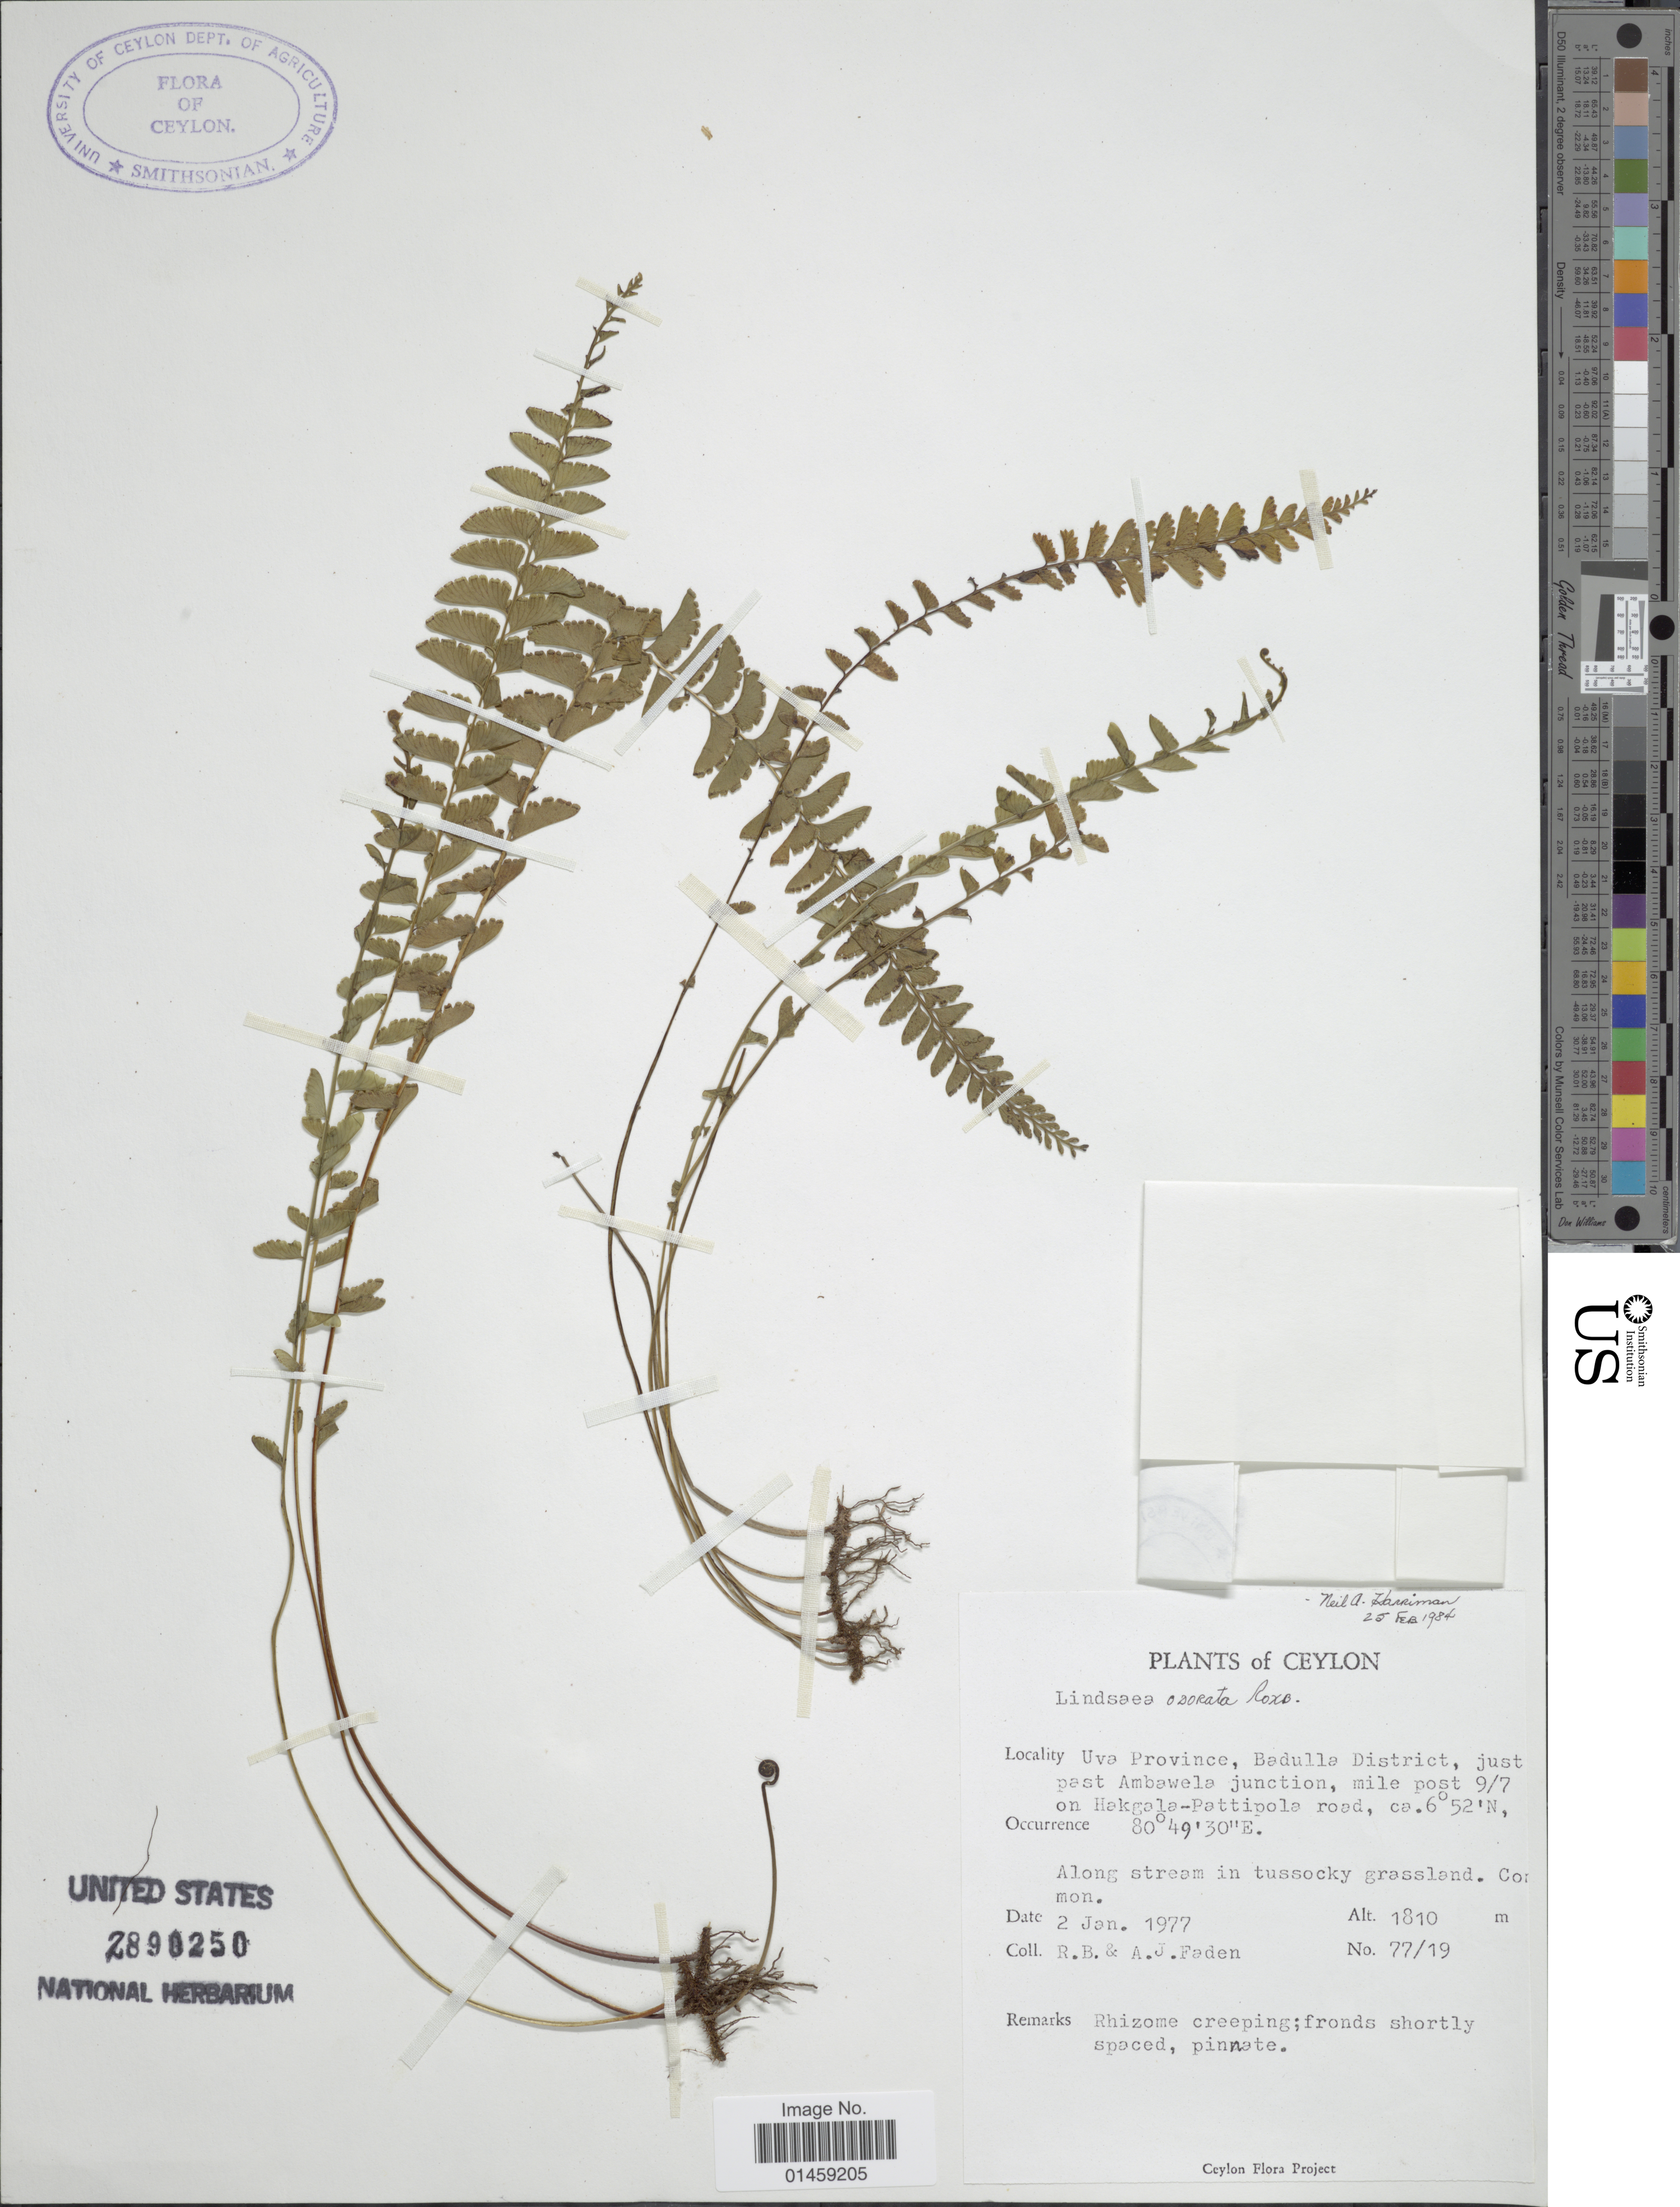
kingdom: Plantae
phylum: Tracheophyta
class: Polypodiopsida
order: Polypodiales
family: Lindsaeaceae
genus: Lindsaea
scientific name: Lindsaea odorata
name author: Roxb.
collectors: R. B. Faden & A. J. Faden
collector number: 77/19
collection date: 1977-01-02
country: Sri Lanka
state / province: Uva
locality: Ceylon. Uva Province, Badulla District, just past Ambawela junction, mile post 9/7 on Hakgala-Pattipola road. Along stream in tussocky grassland.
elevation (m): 1810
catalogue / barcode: US 2890250